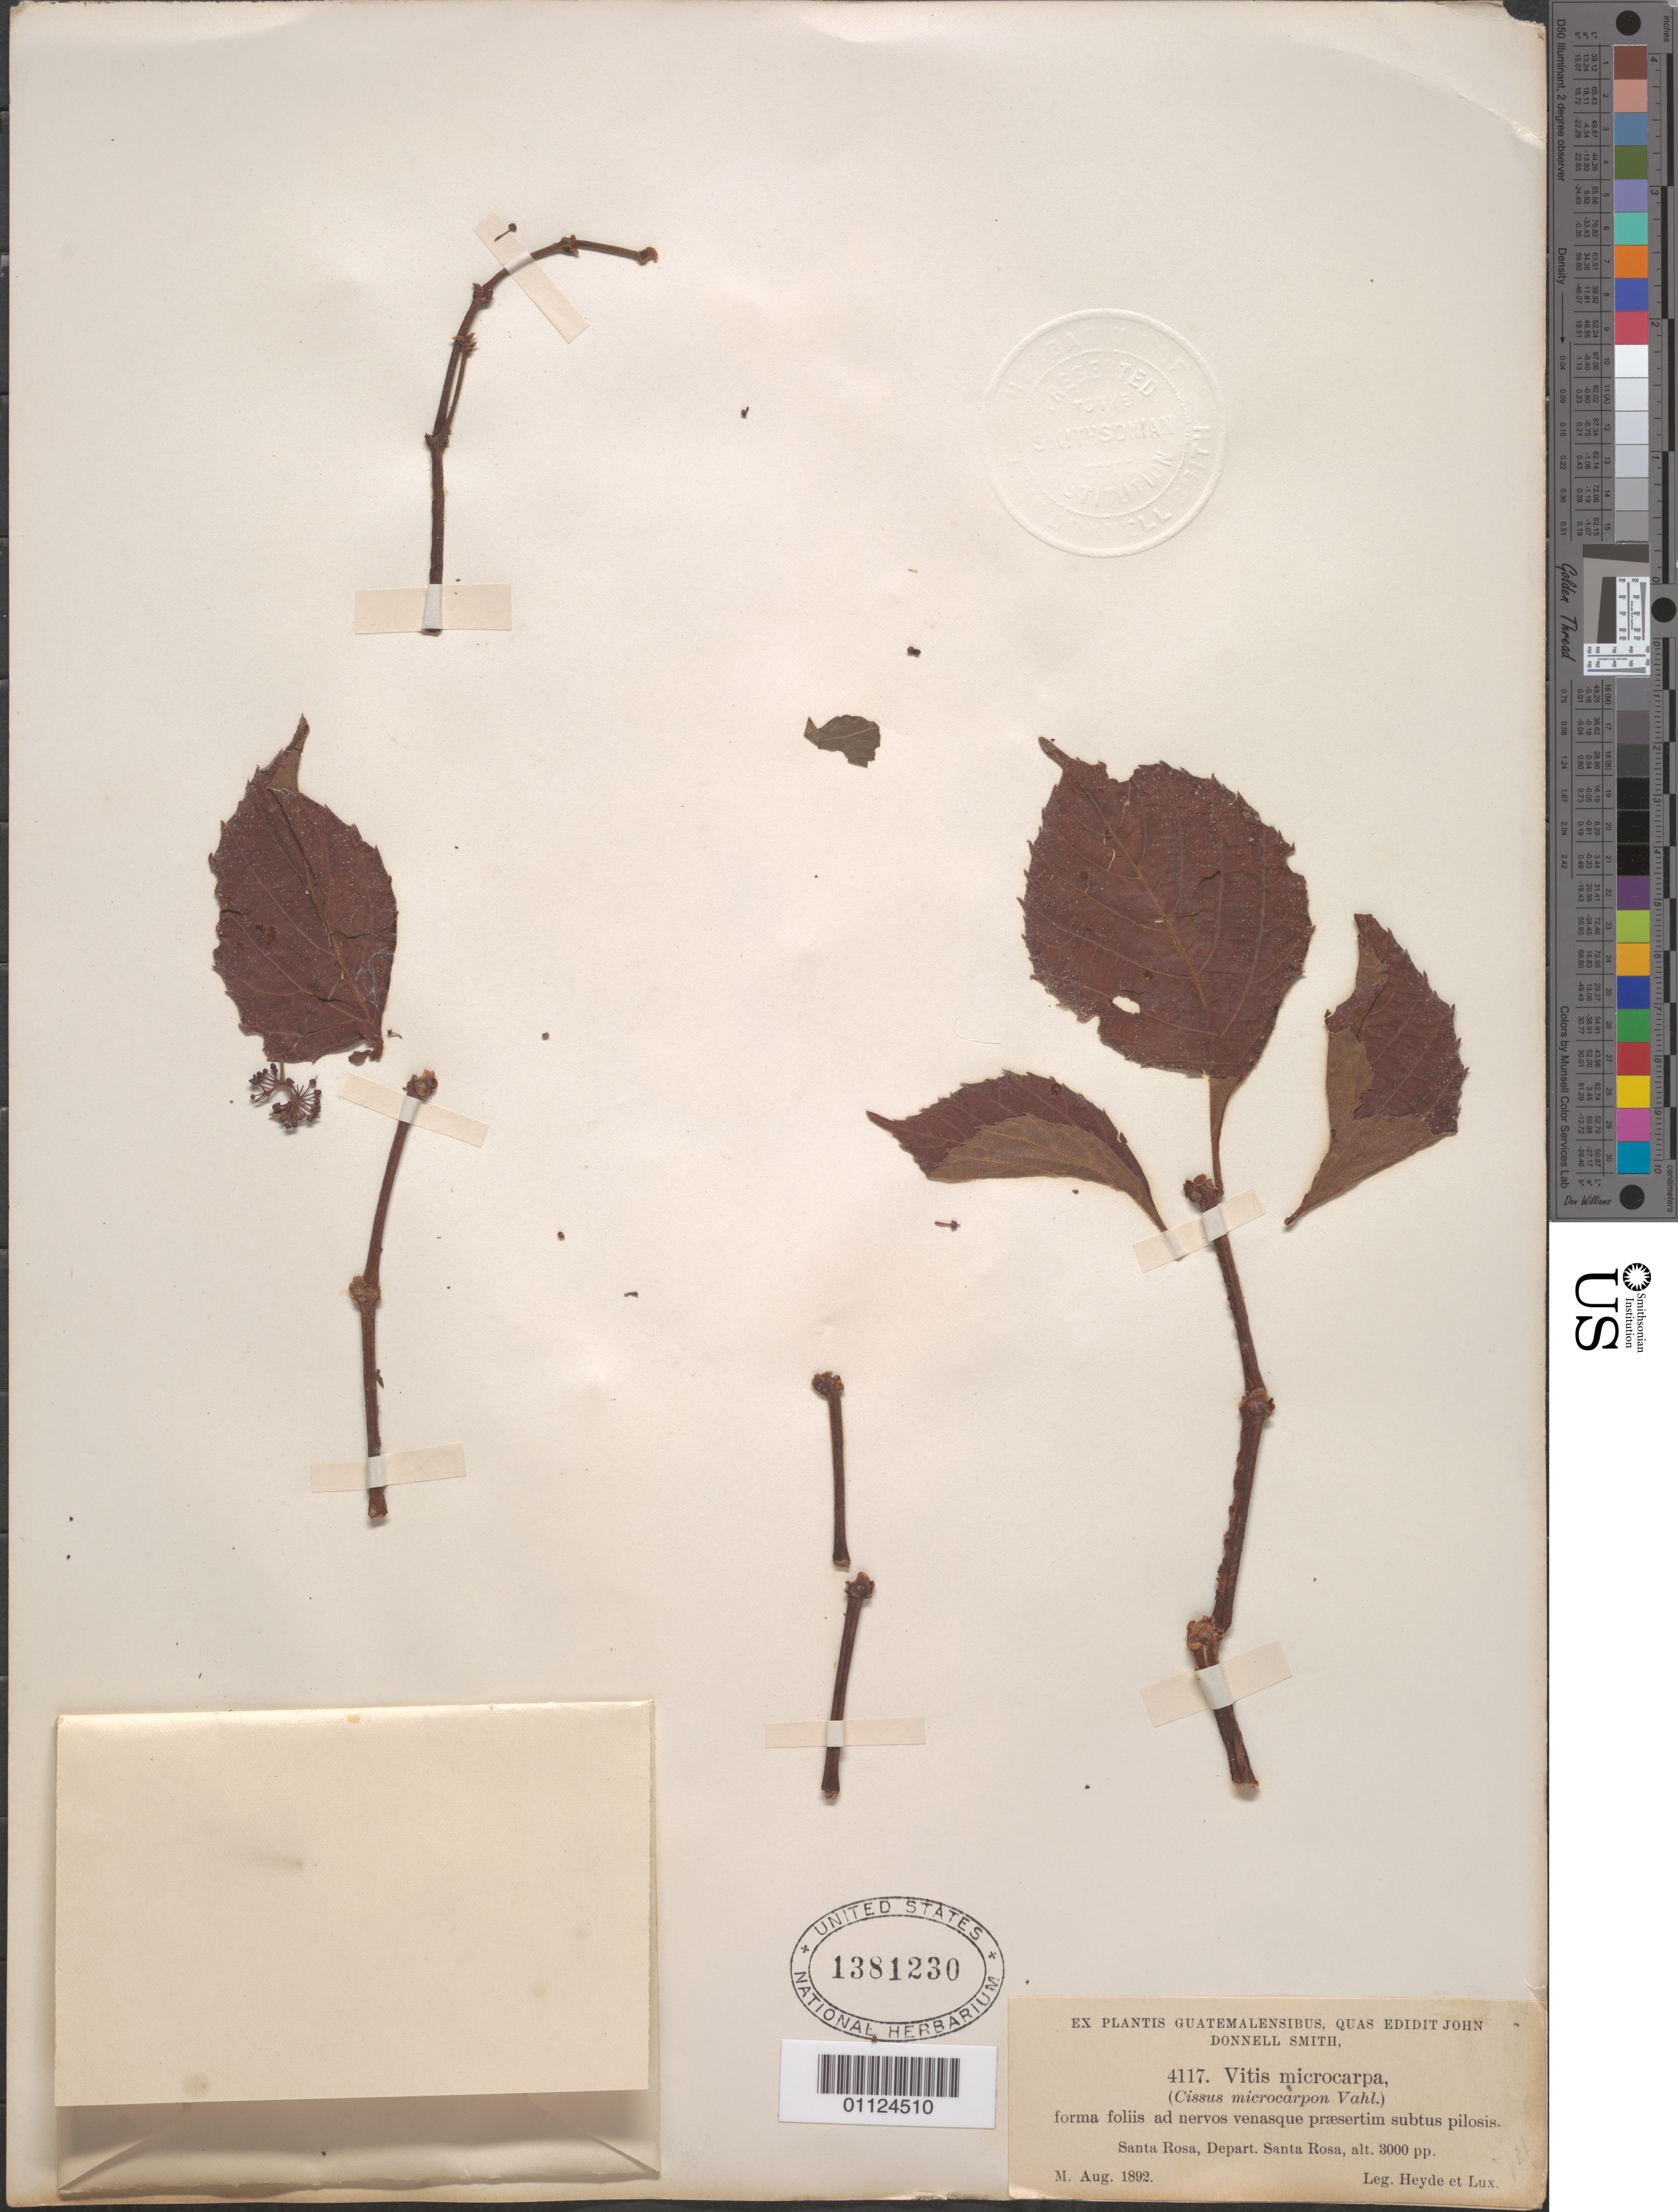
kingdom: Plantae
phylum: Tracheophyta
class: Magnoliopsida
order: Vitales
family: Vitaceae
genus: Cissus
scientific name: Cissus microcarpa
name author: Vahl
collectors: ex Herb. John Donnell Smith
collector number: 4117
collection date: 1892-08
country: Guatemala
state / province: Santa Rosa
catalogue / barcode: US 1381230